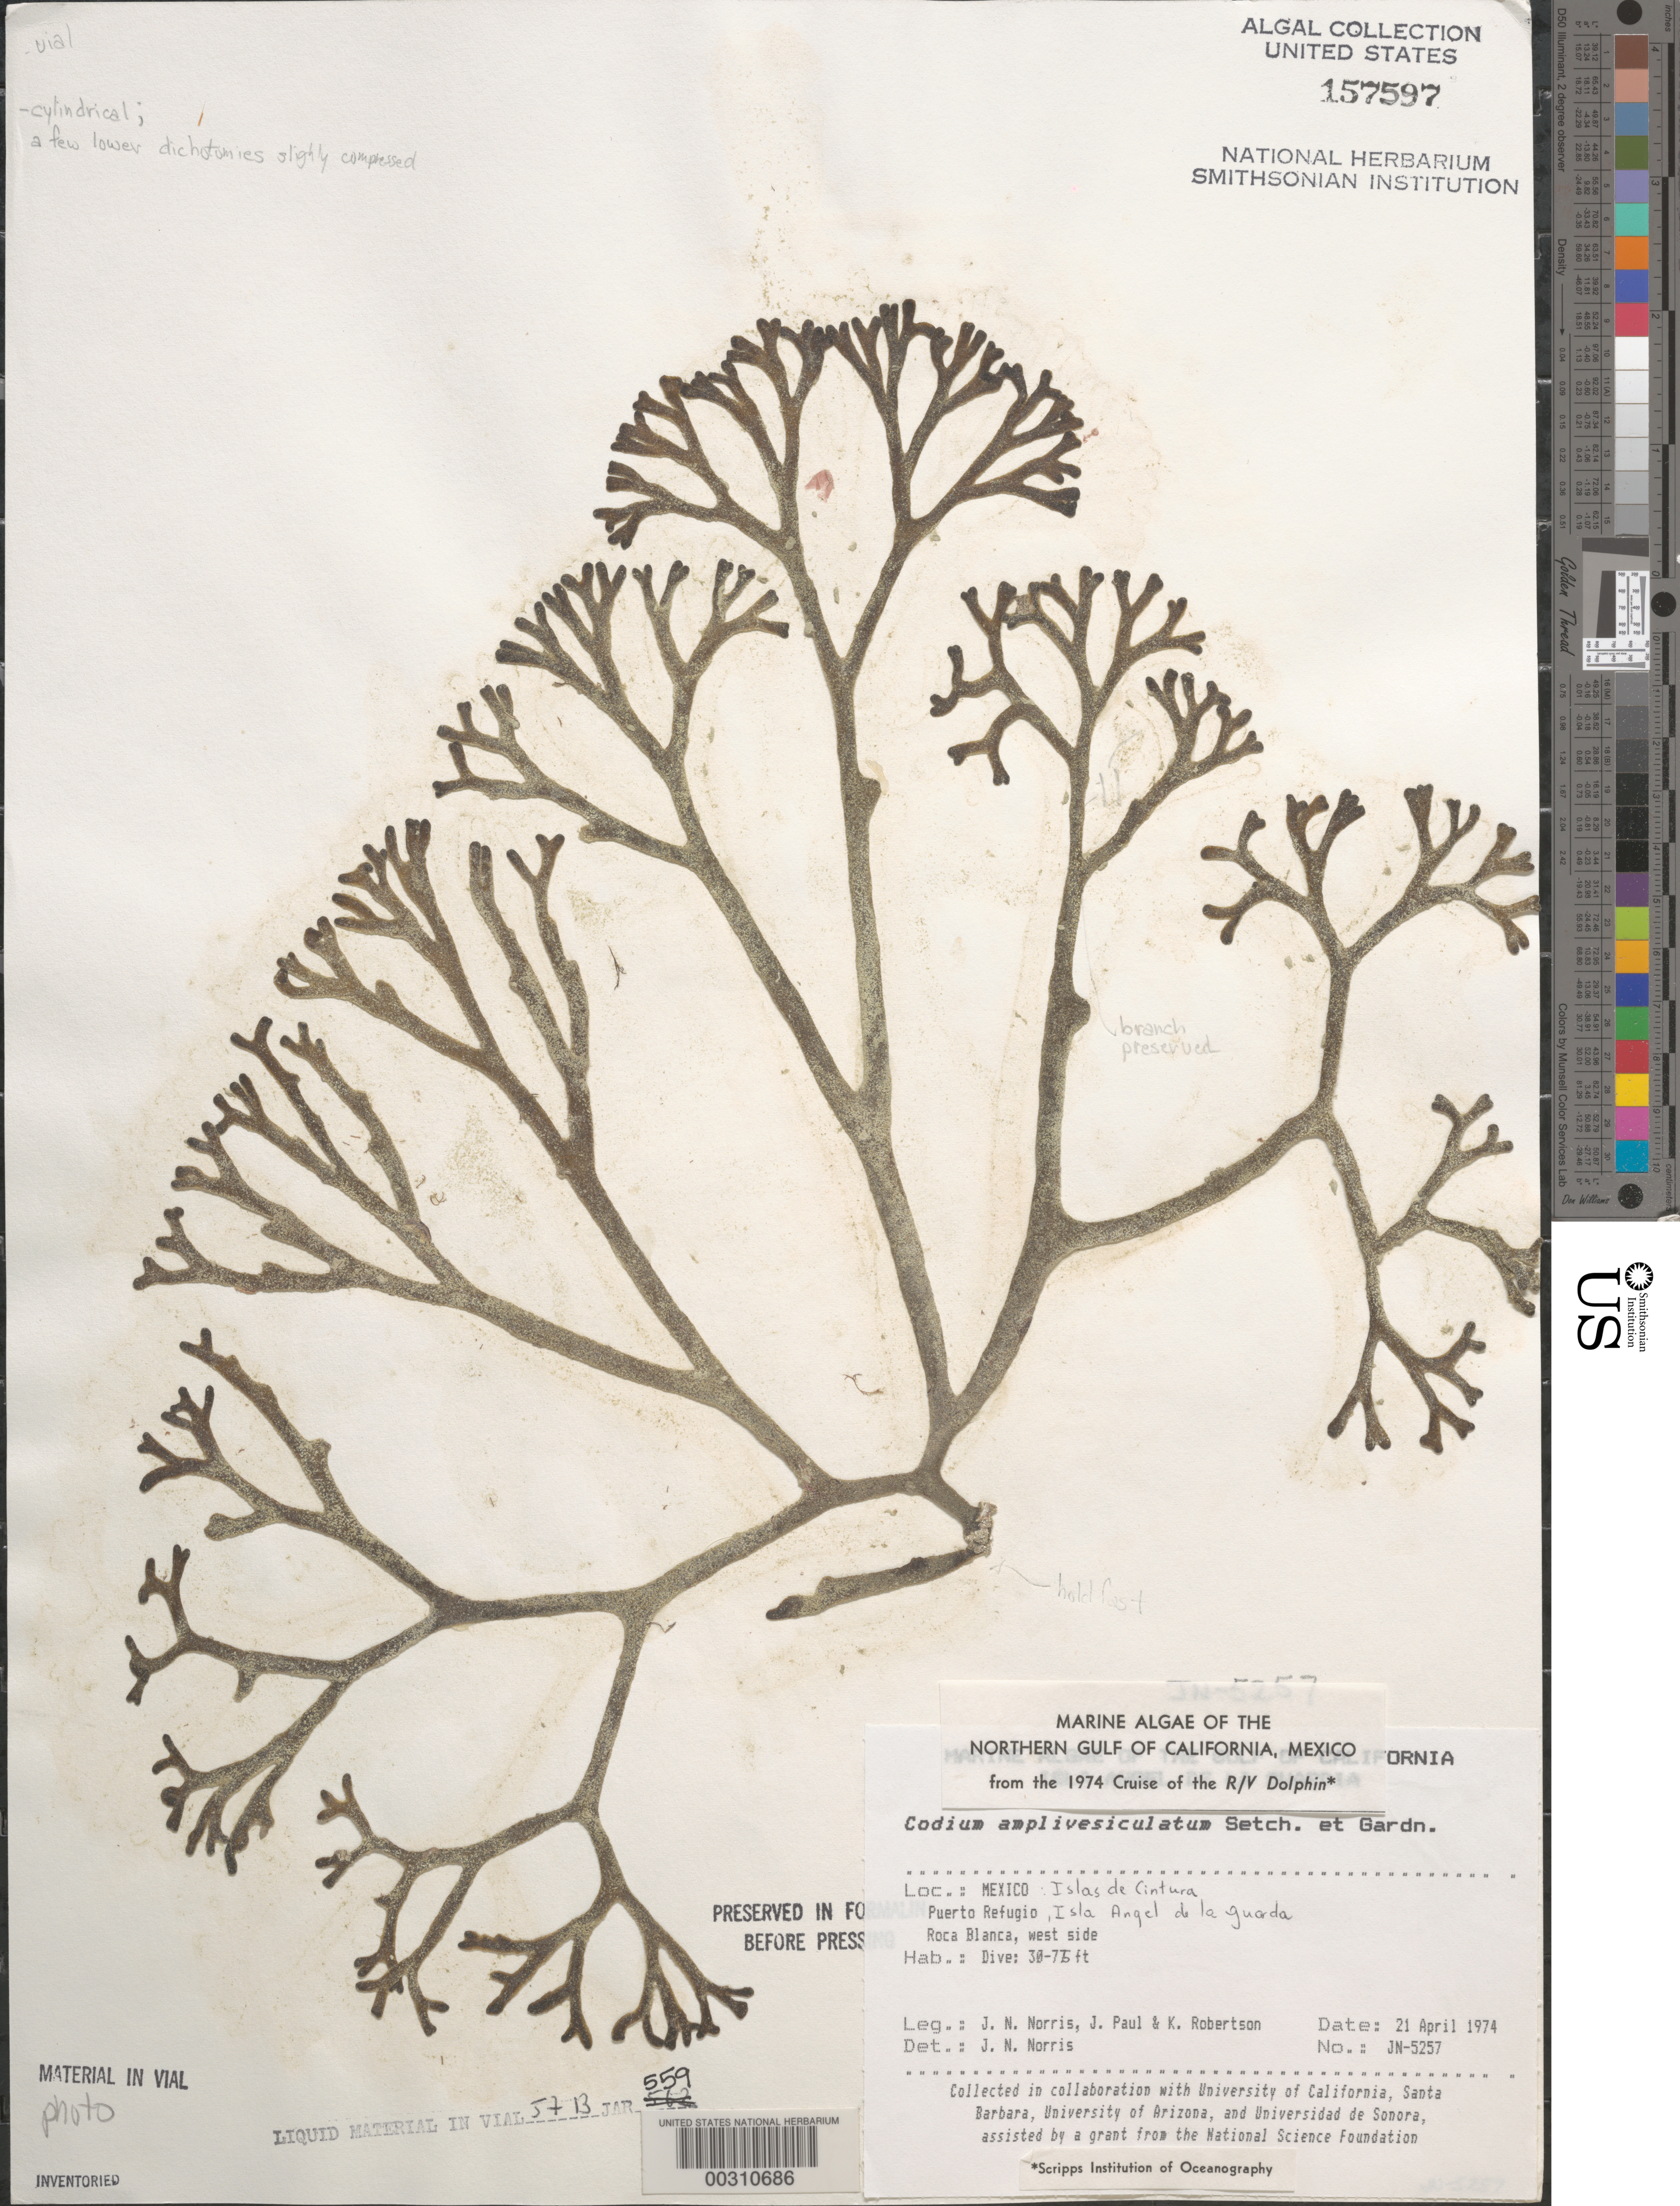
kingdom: Plantae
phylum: Chlorophyta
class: Ulvophyceae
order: Bryopsidales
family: Codiaceae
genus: Codium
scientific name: Codium amplivesiculatum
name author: Setch. & N.L. Gardner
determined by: Norris, James N.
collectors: J. N. Norris, J. Paul & K. Robertson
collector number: JN-5257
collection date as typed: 21 Apr 1974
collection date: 1974-04-21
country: Mexico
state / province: Baja California Norte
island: Isla Angel de la Guarda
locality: Roca Blanca, Puerto Refugio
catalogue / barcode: US 157597